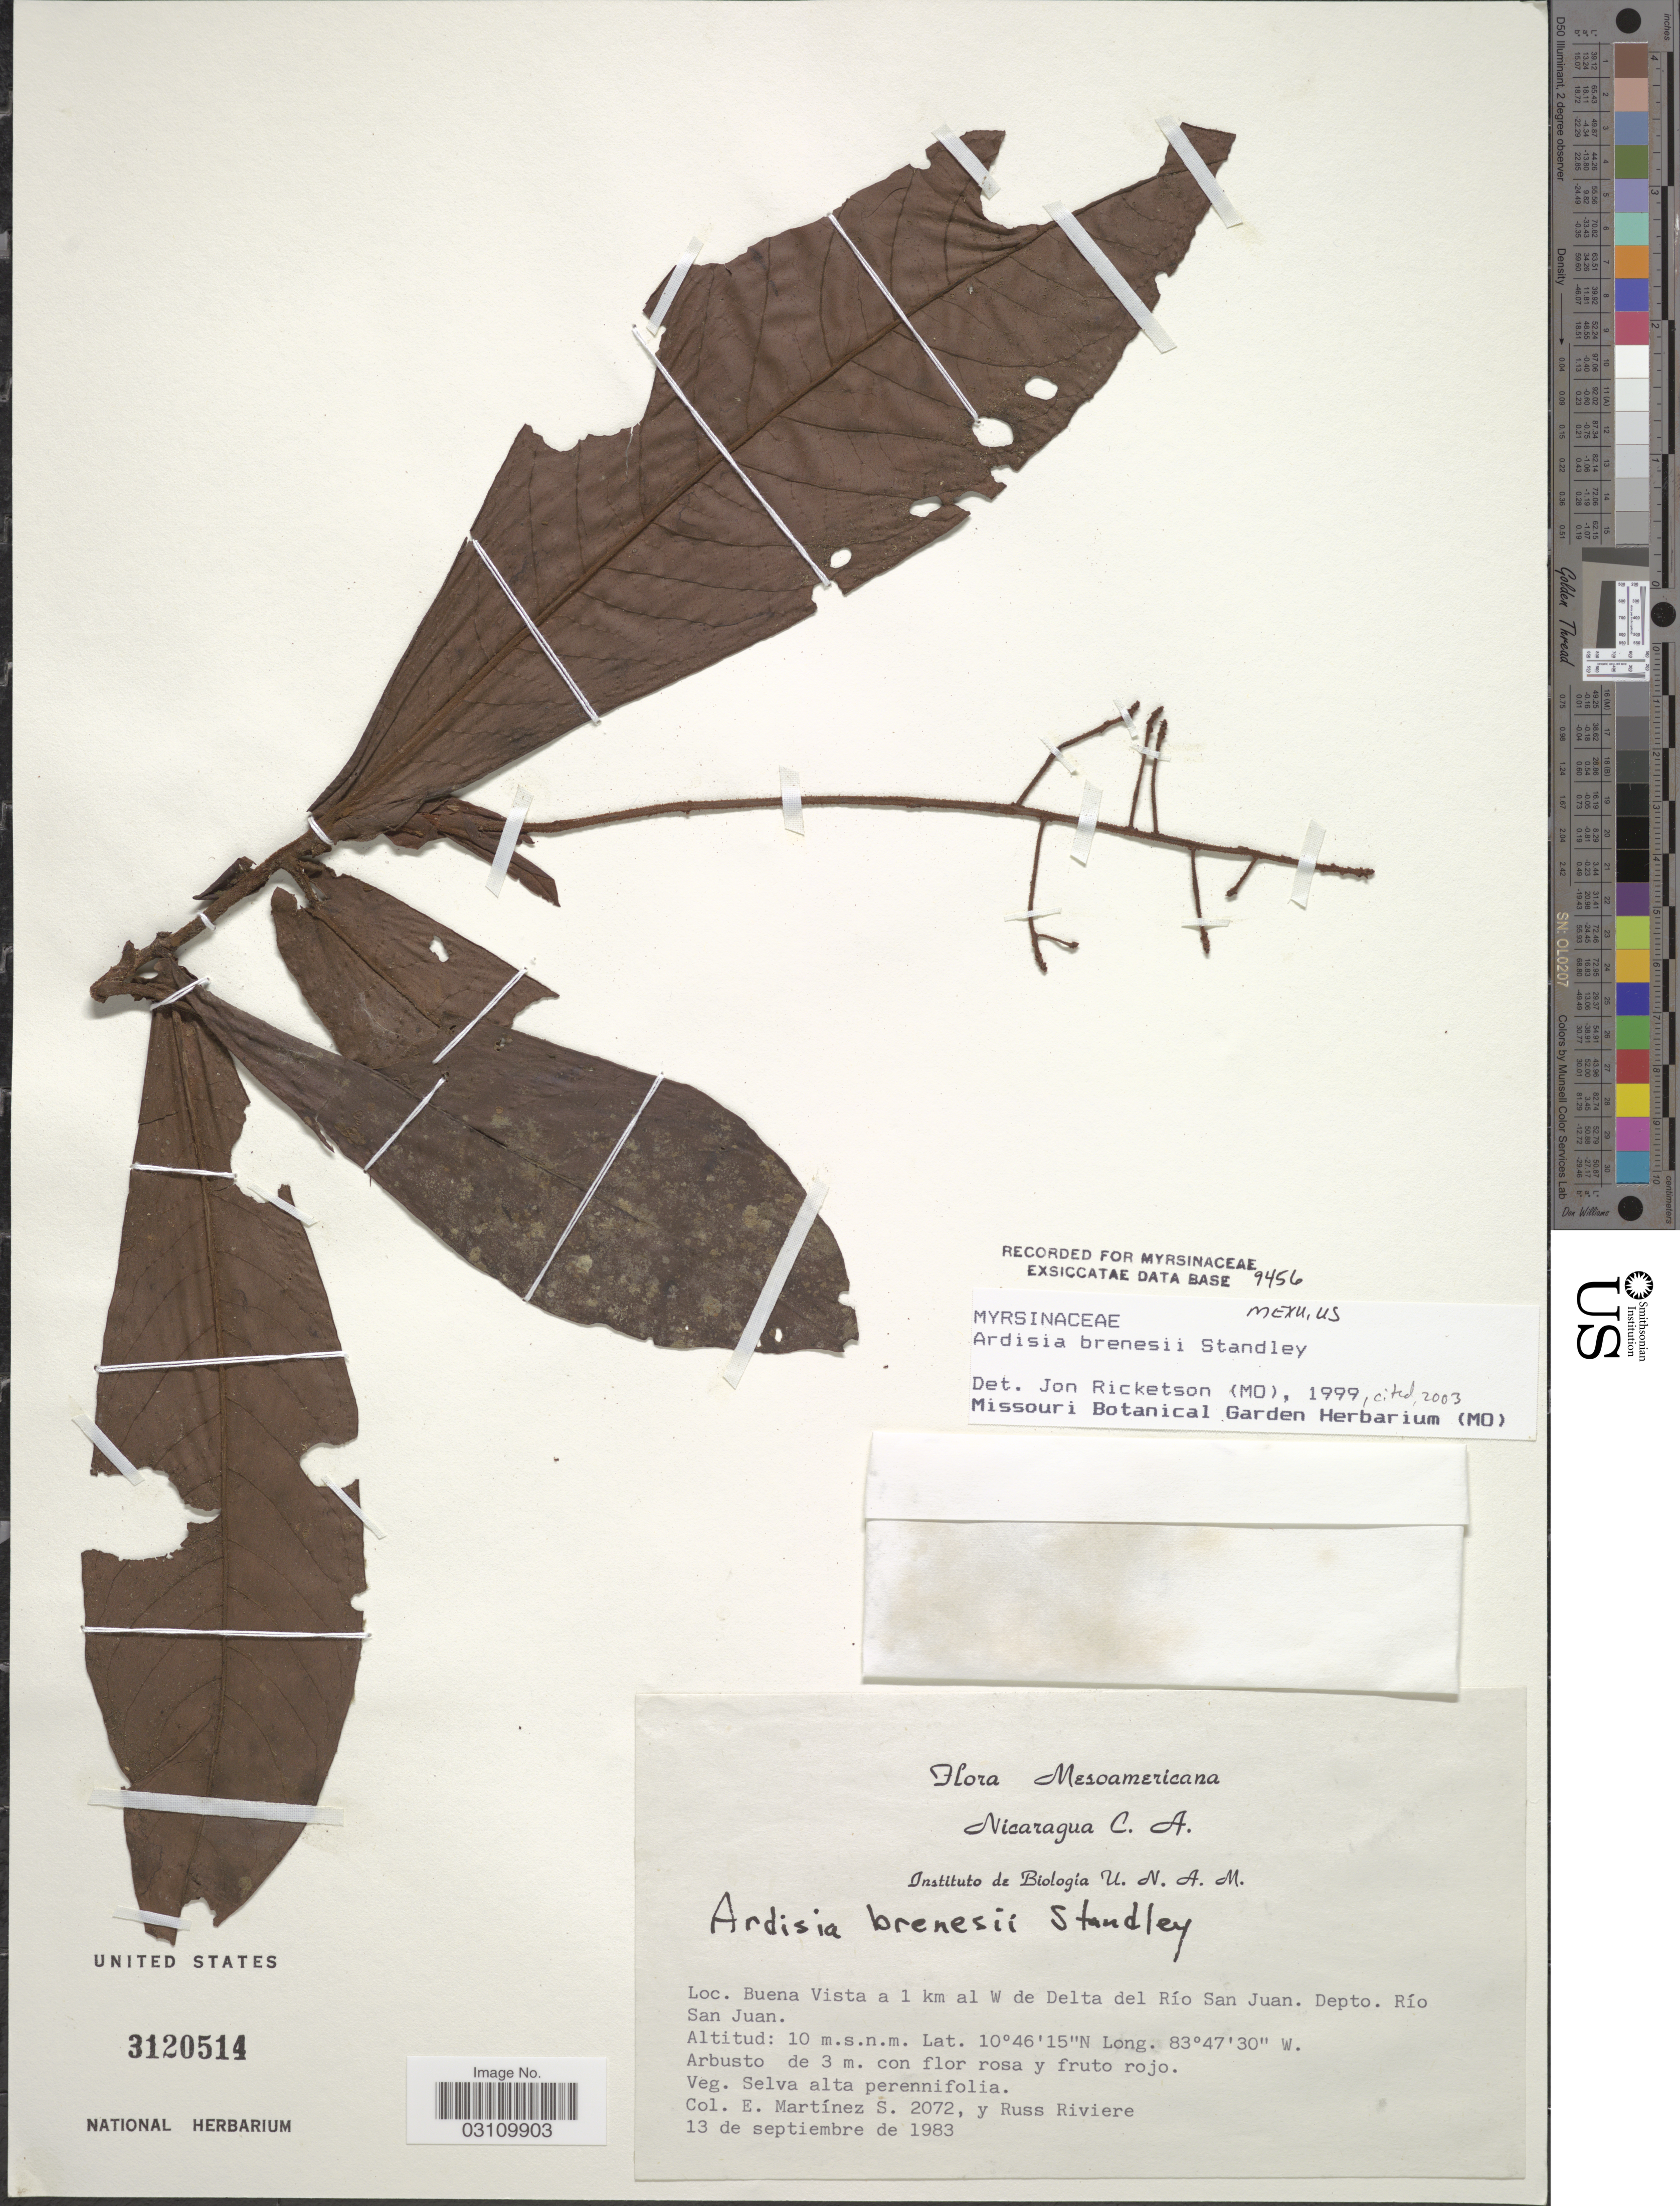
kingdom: Plantae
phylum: Tracheophyta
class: Magnoliopsida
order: Ericales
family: Primulaceae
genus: Ardisia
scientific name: Ardisia brenesii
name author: Standl.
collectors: E. M. Martínez S. & R. Riviere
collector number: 2072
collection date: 1983-09-13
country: Nicaragua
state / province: Rio San Juan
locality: Buena Vista a 1 km al W de Delta del Río San Juan. Depto. Río San Juan.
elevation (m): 10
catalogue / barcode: US 3120514